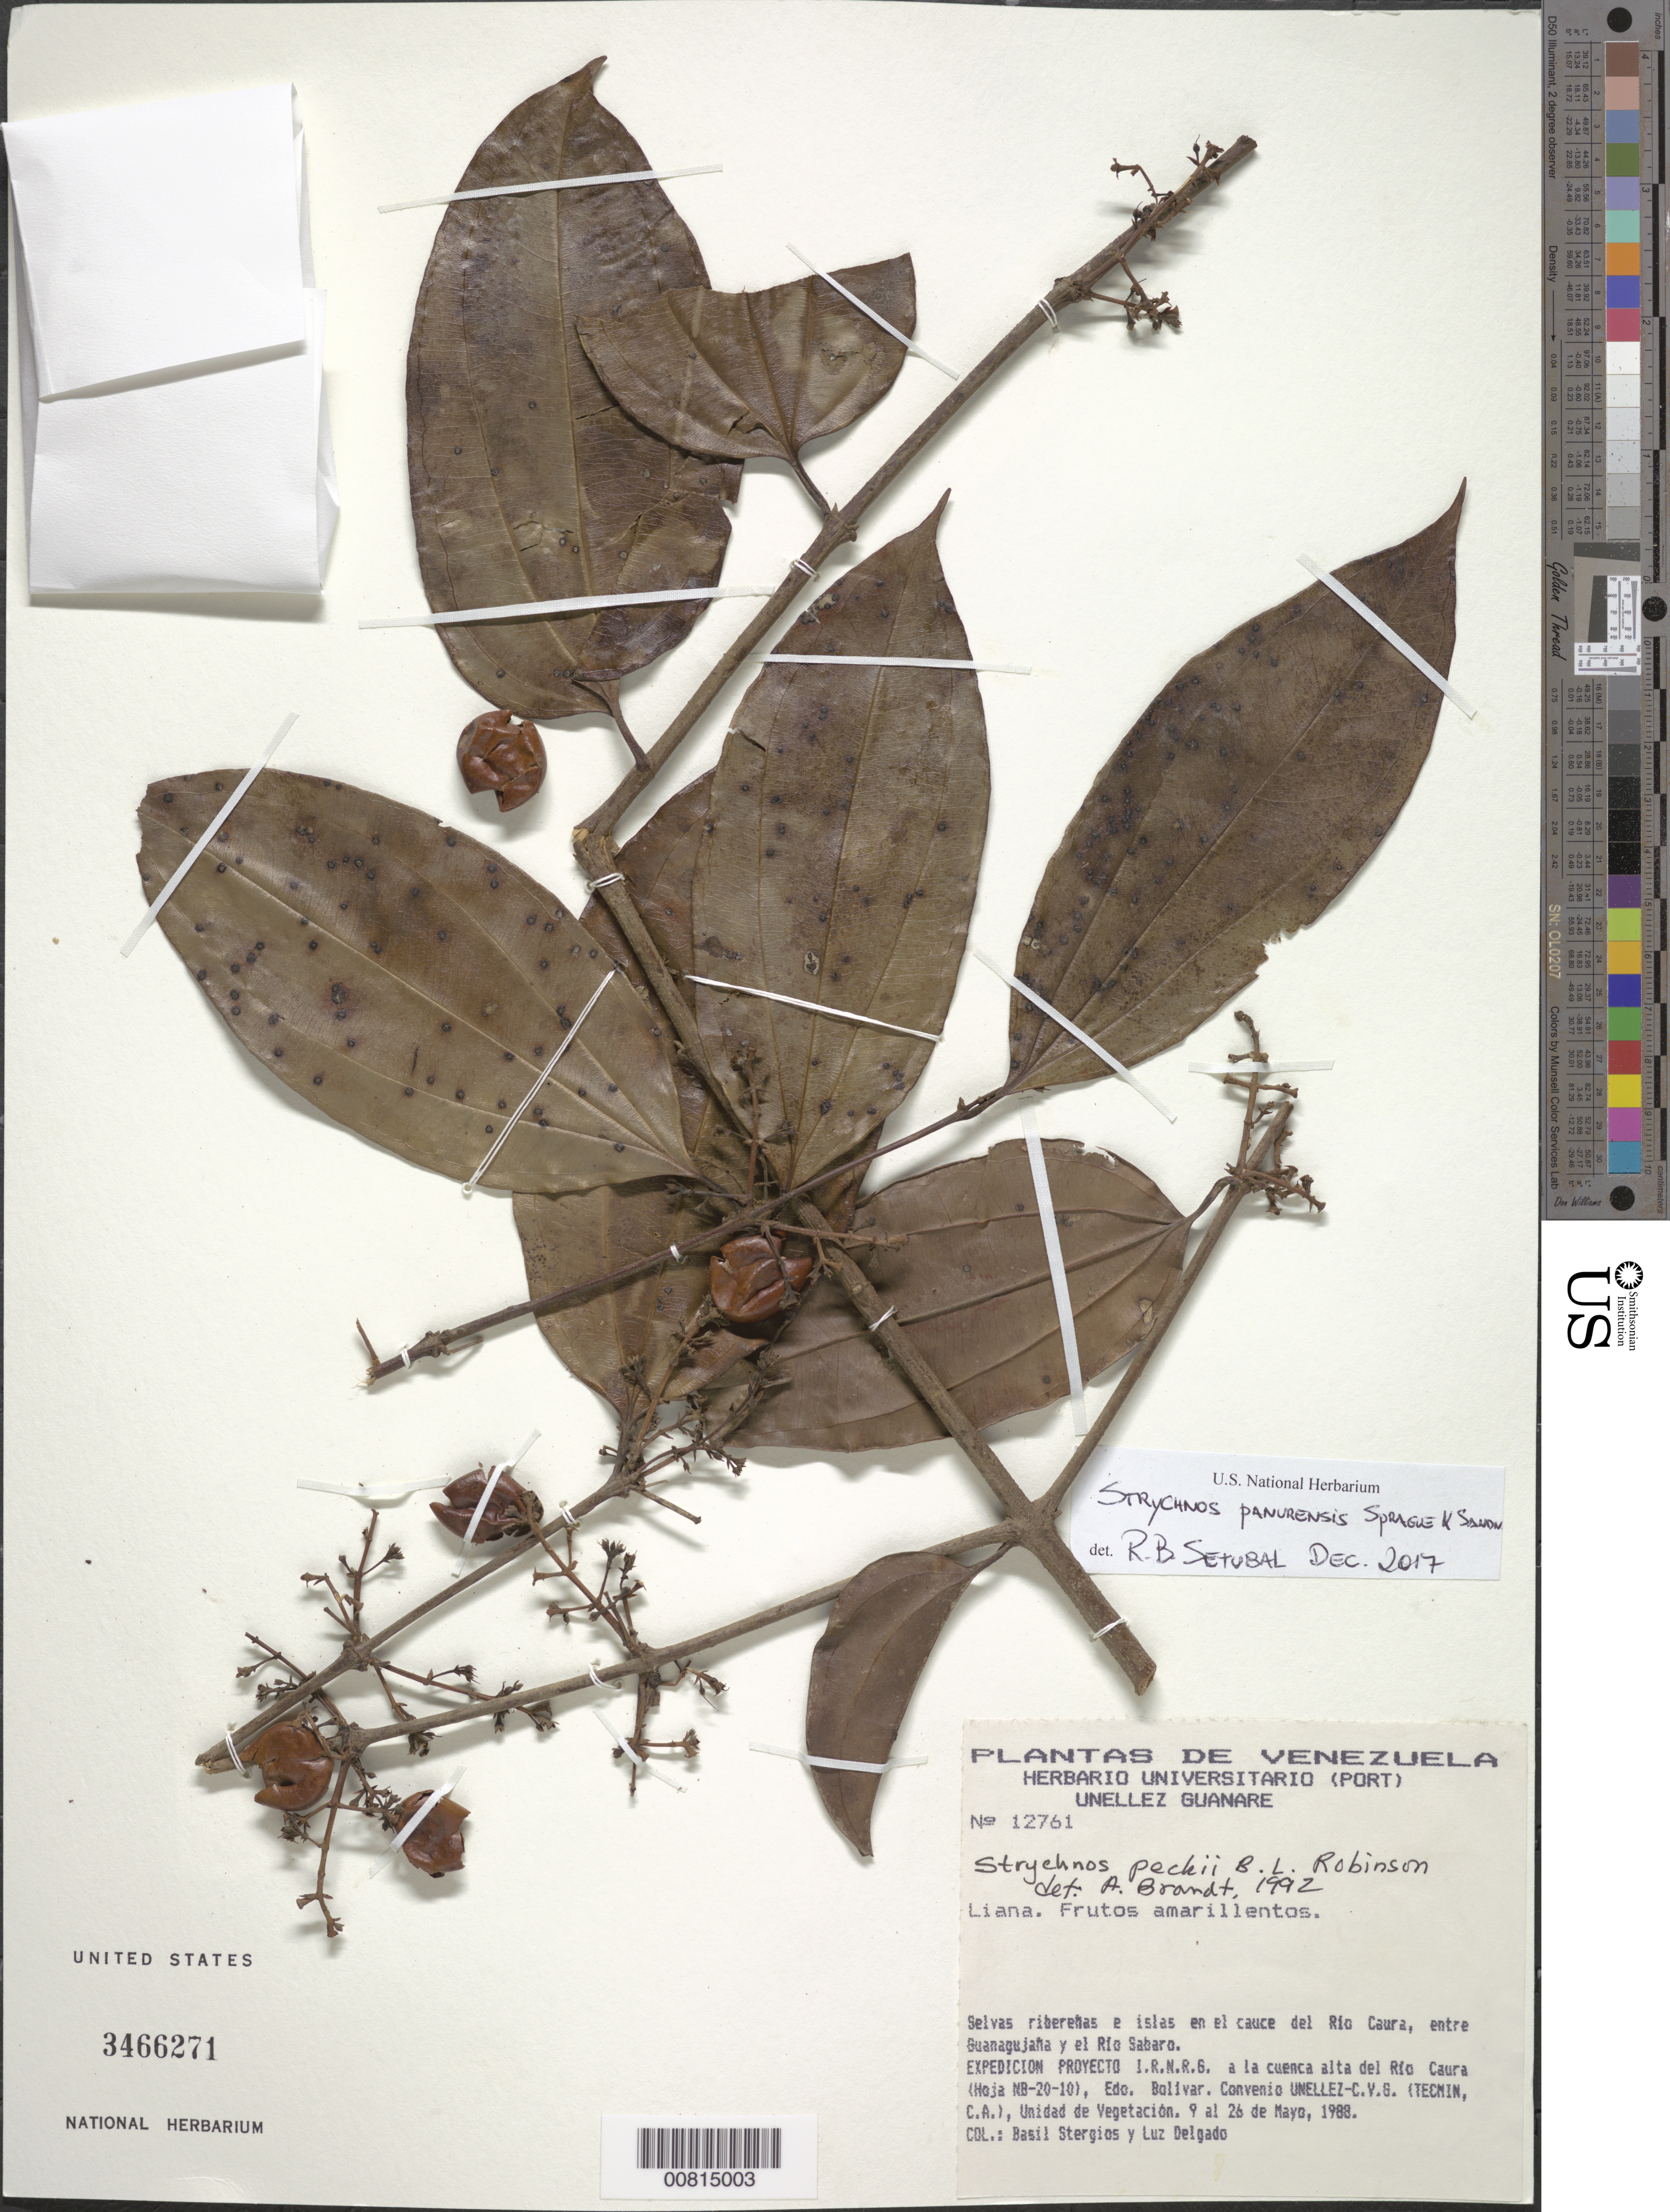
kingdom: Plantae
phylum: Tracheophyta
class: Magnoliopsida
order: Gentianales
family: Loganiaceae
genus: Strychnos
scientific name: Strychnos panurensis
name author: Sprague & Sandwith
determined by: Setubal, R. B.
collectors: B. G. Stergios & L. Delgado V.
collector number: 12761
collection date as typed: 9-May-88 to 26-May-88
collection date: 1988-05-09/1988-05-26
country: Venezuela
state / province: Bolívar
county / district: Sucre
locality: Río Caura, between Guanaqujaña and Río Sabaro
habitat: Selvas riberenas e islas en el cauce del río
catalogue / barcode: US 3466271